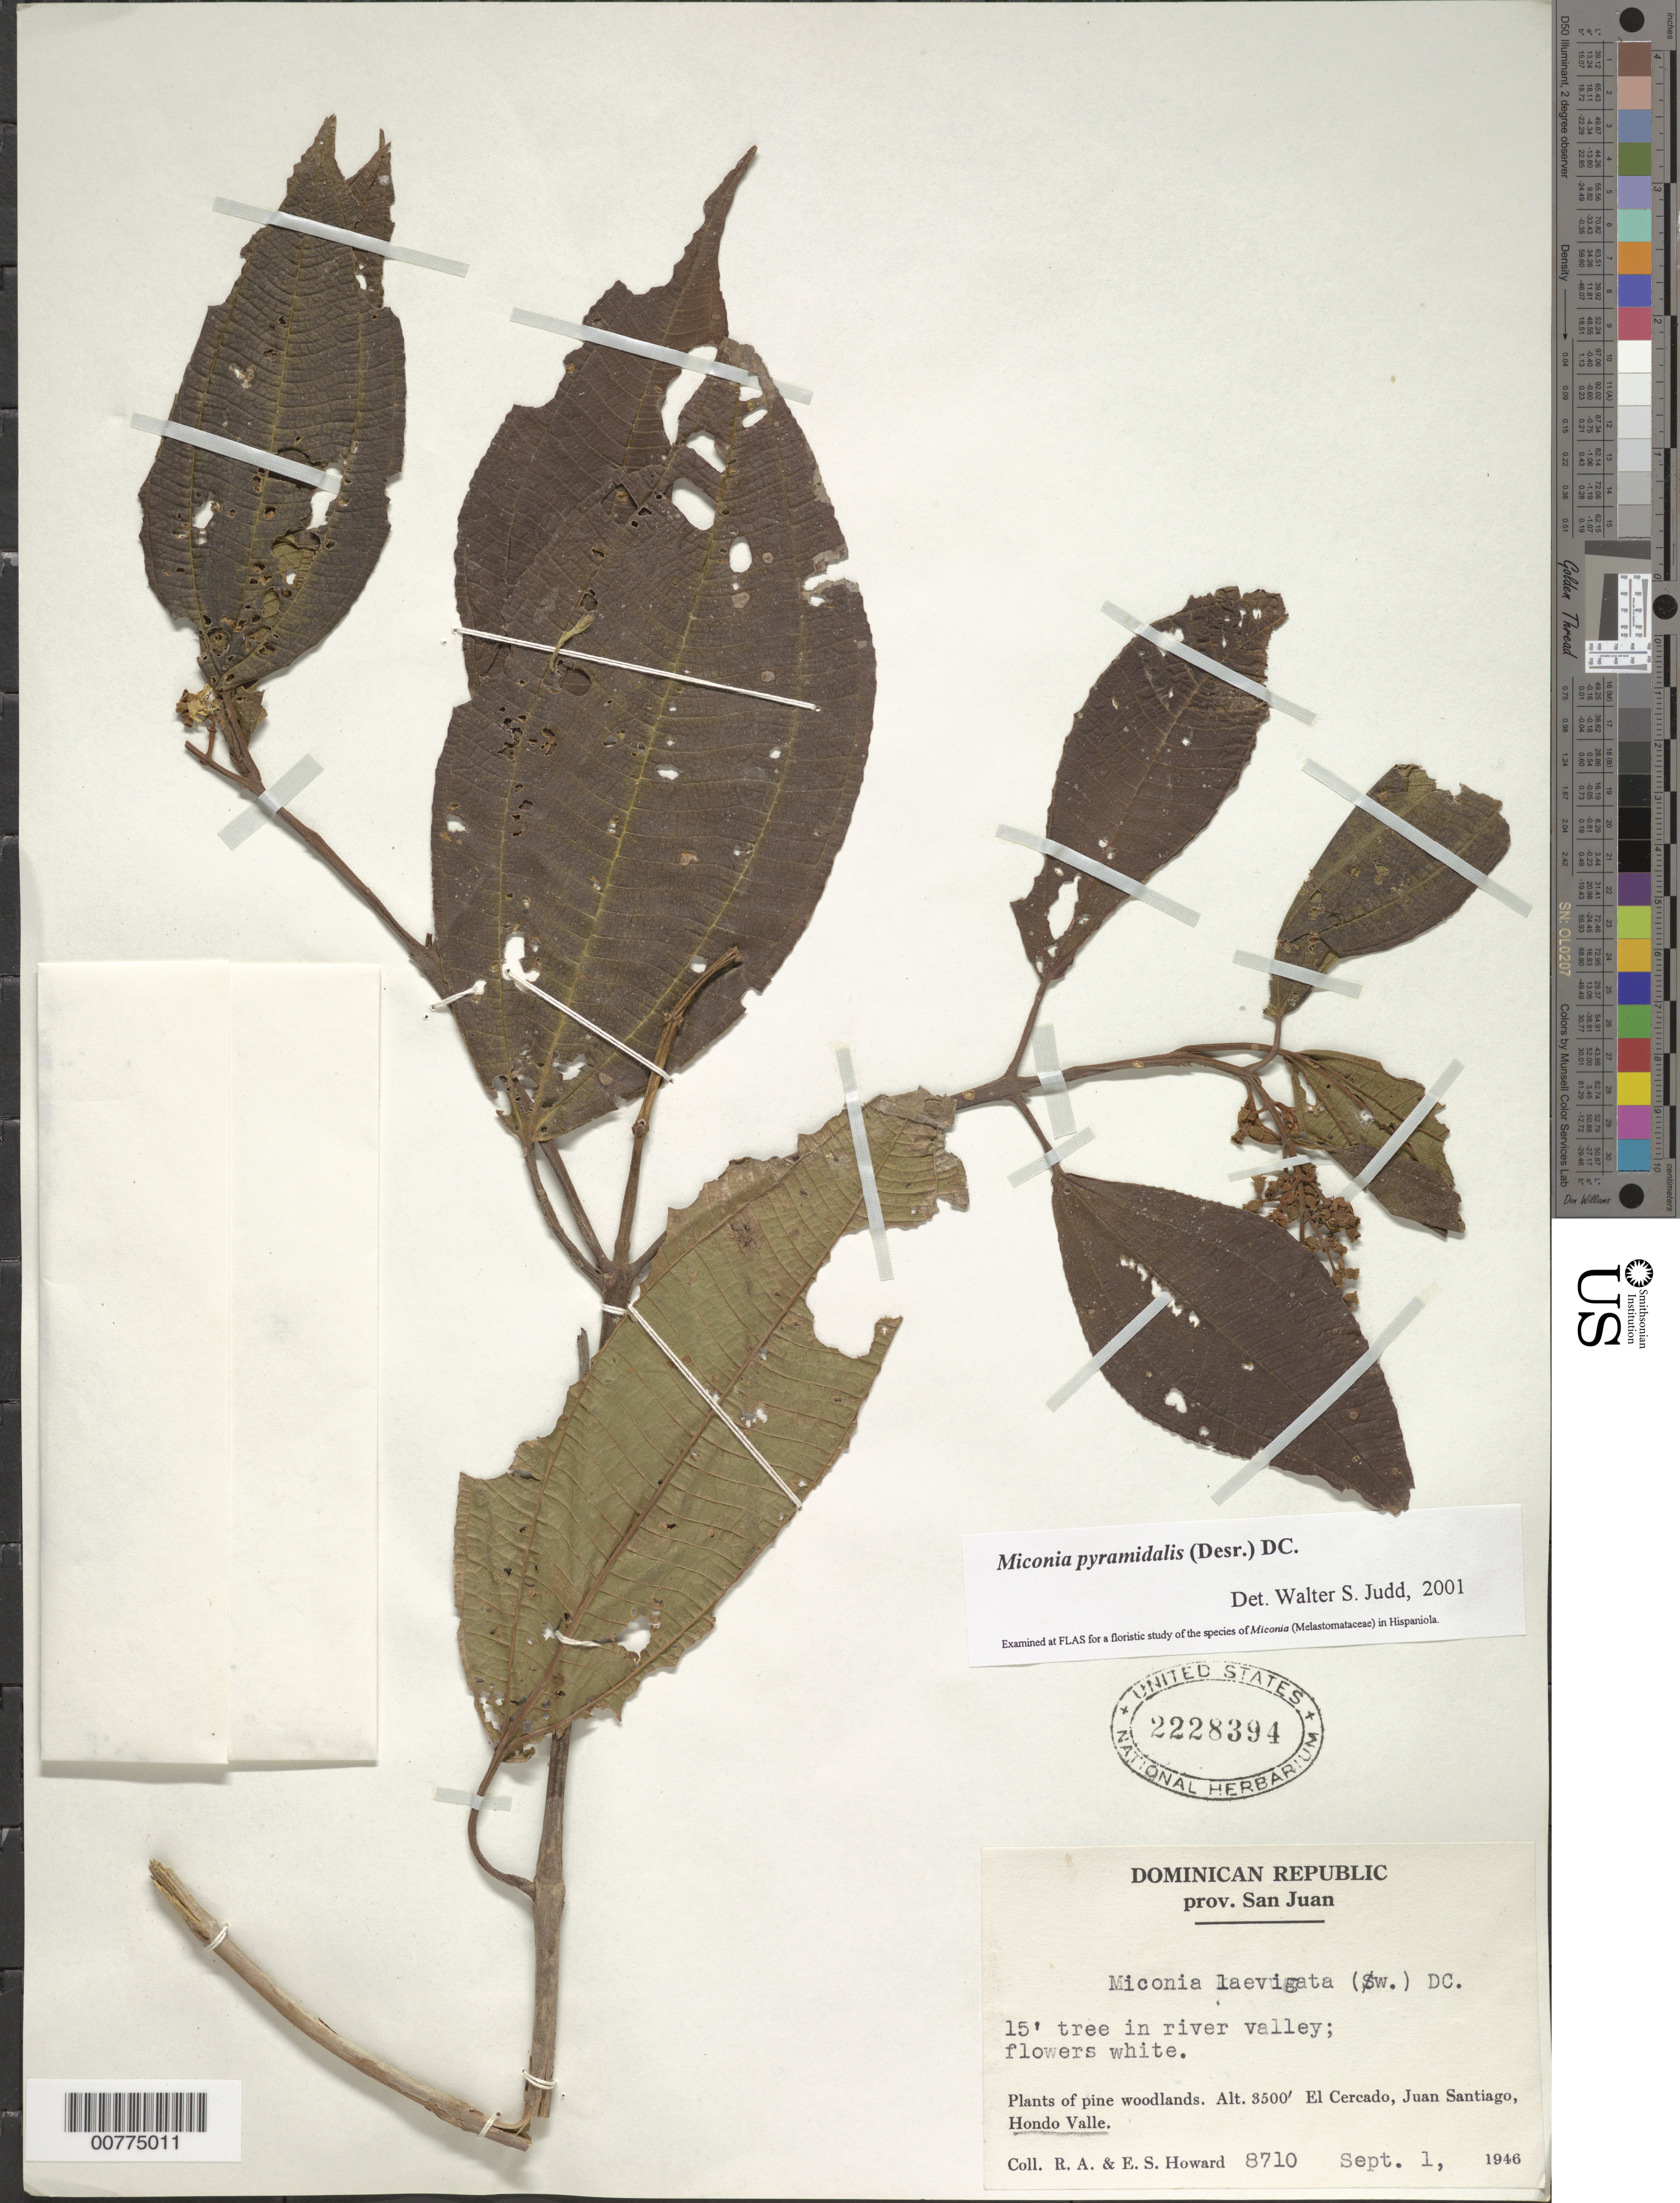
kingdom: Plantae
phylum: Tracheophyta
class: Magnoliopsida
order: Myrtales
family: Melastomataceae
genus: Miconia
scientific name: Miconia pyramidalis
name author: (Desr.) DC.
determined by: Judd, Walter S.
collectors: R. A. Howard & E. S. Howard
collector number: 8710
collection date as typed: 01 Sep 1946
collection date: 1946-09-01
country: Dominican Republic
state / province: San Juan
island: Hispaniola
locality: Hondo Valle, Juan Santiago, El Cercado.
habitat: Pine woodlands.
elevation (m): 1067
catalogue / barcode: US 2228394